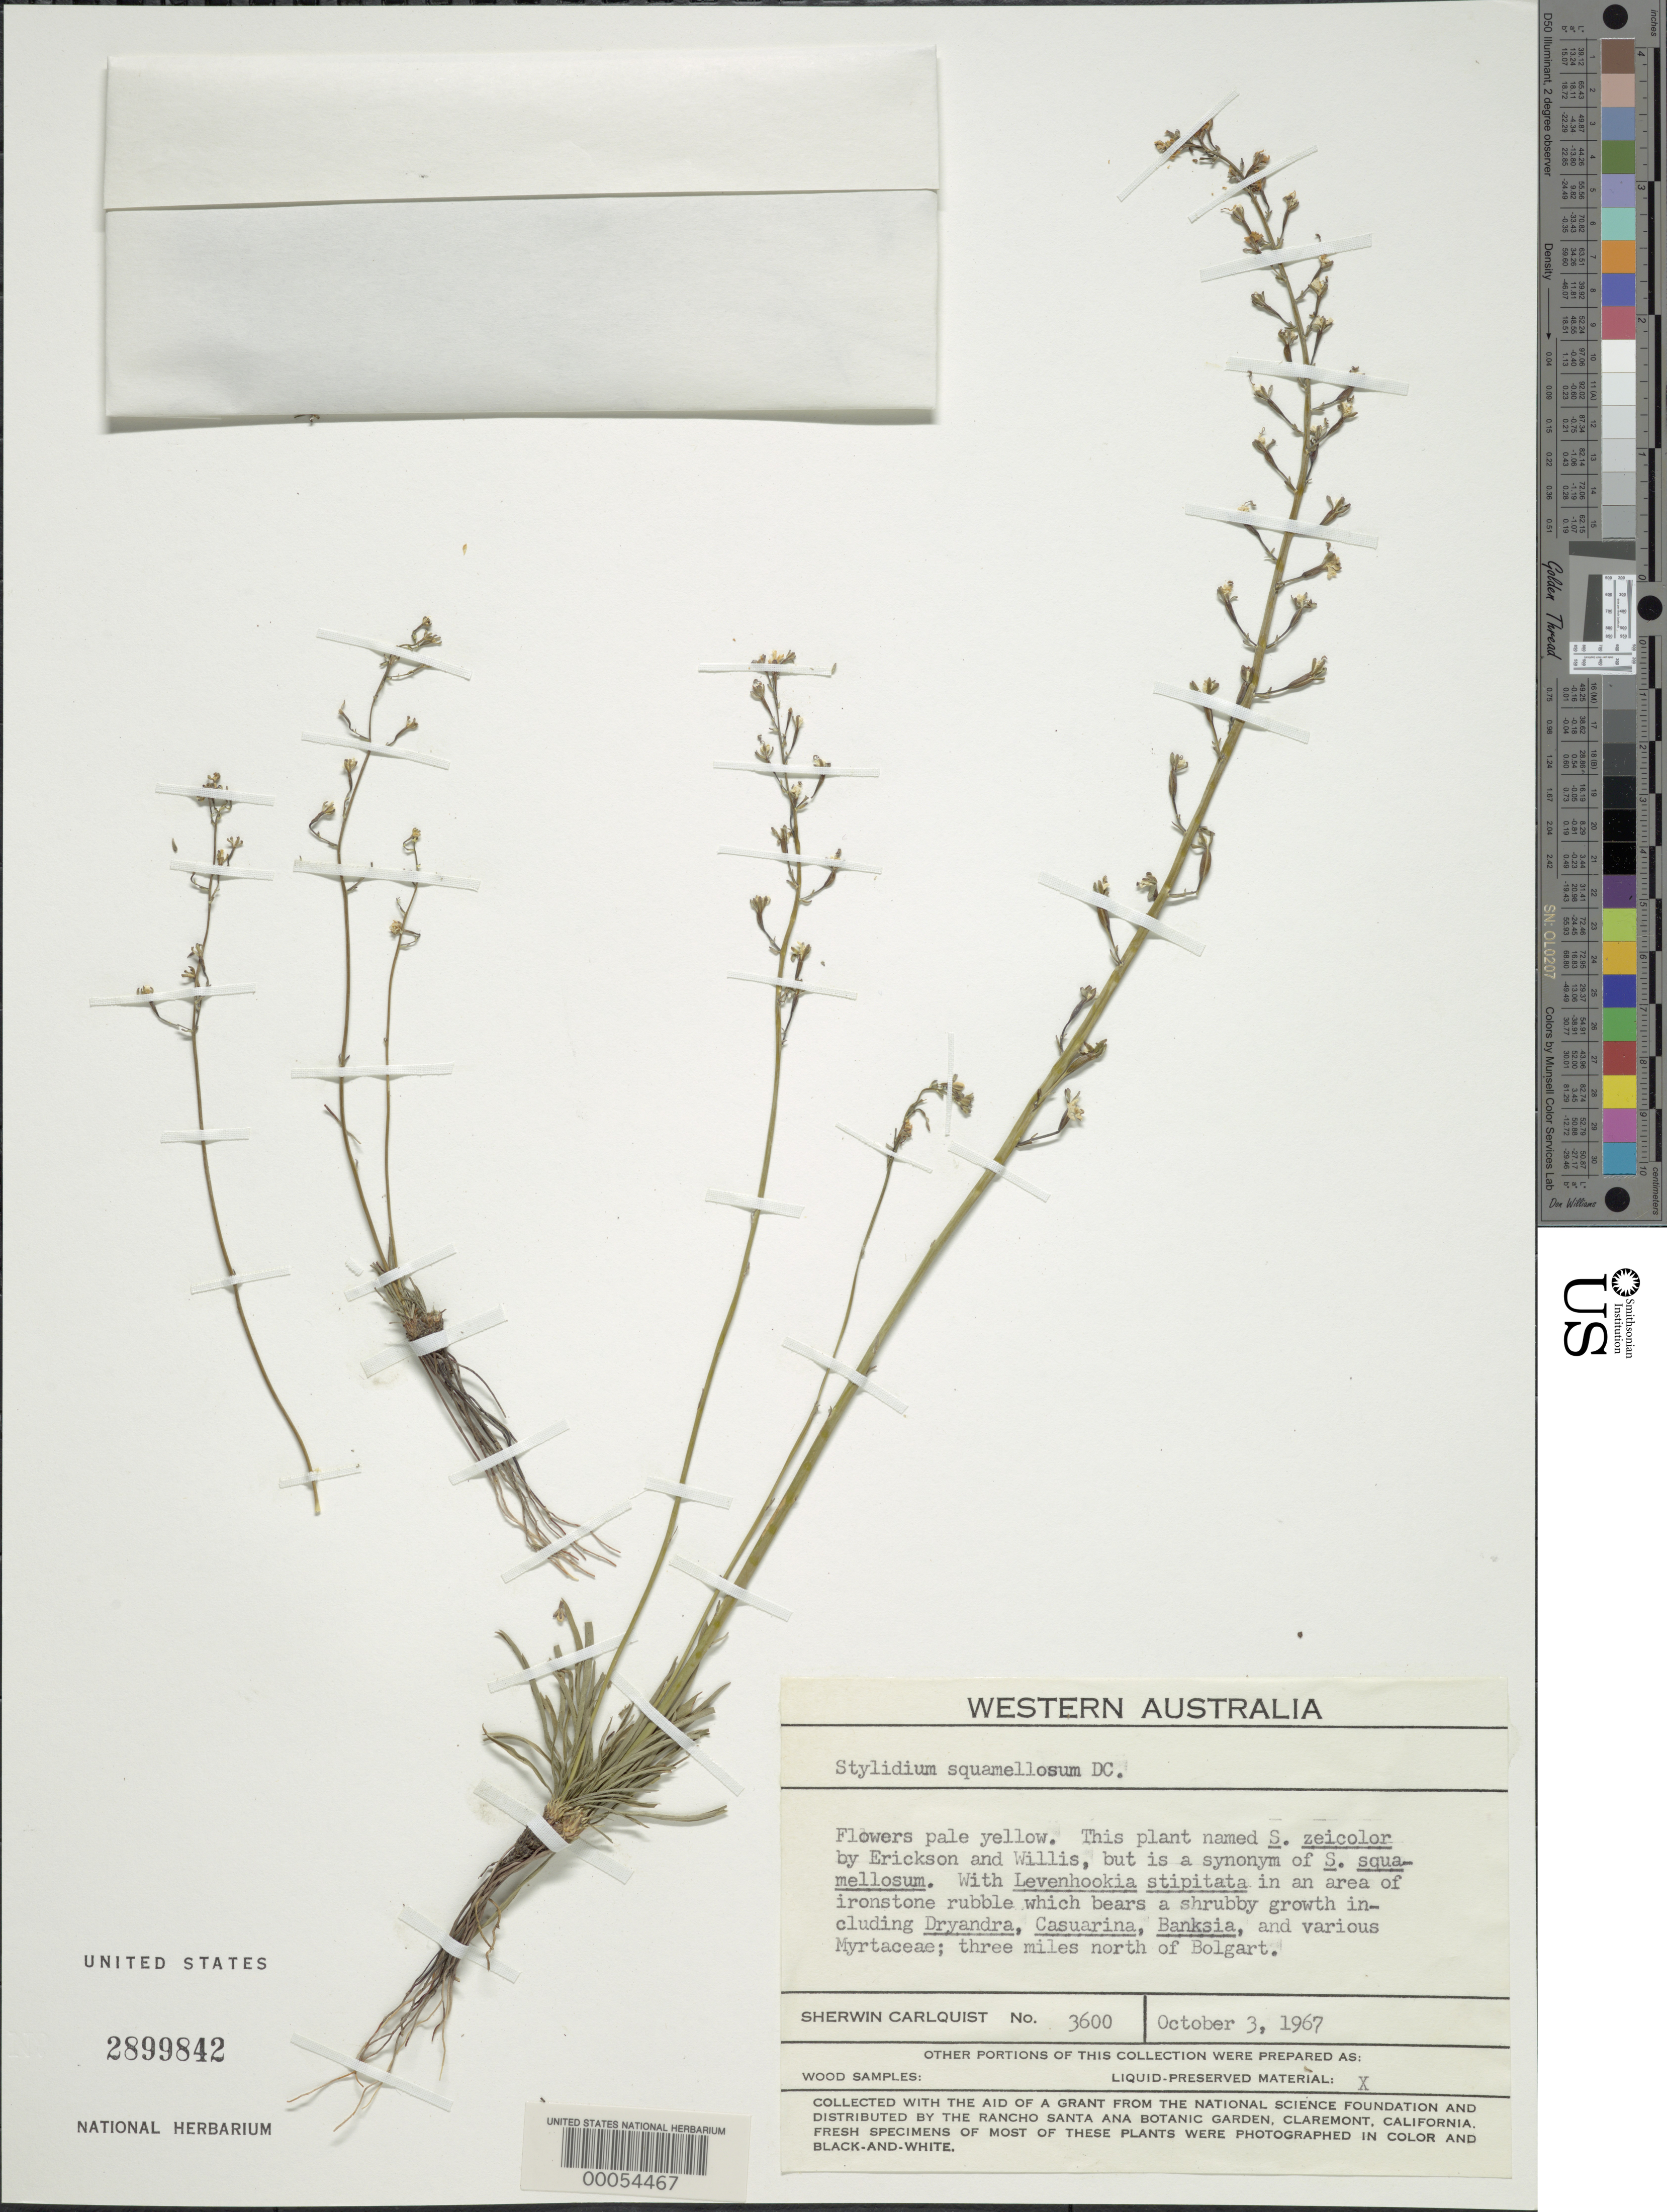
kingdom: Plantae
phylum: Tracheophyta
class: Magnoliopsida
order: Asterales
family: Stylidiaceae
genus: Stylidium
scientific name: Stylidium squamellosum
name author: DC.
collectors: S. Carlquist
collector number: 3600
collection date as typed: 03 Oct 1967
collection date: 1967-10-03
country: Australia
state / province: Western Australia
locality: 3 mi n of bolgart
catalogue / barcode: US 2899842